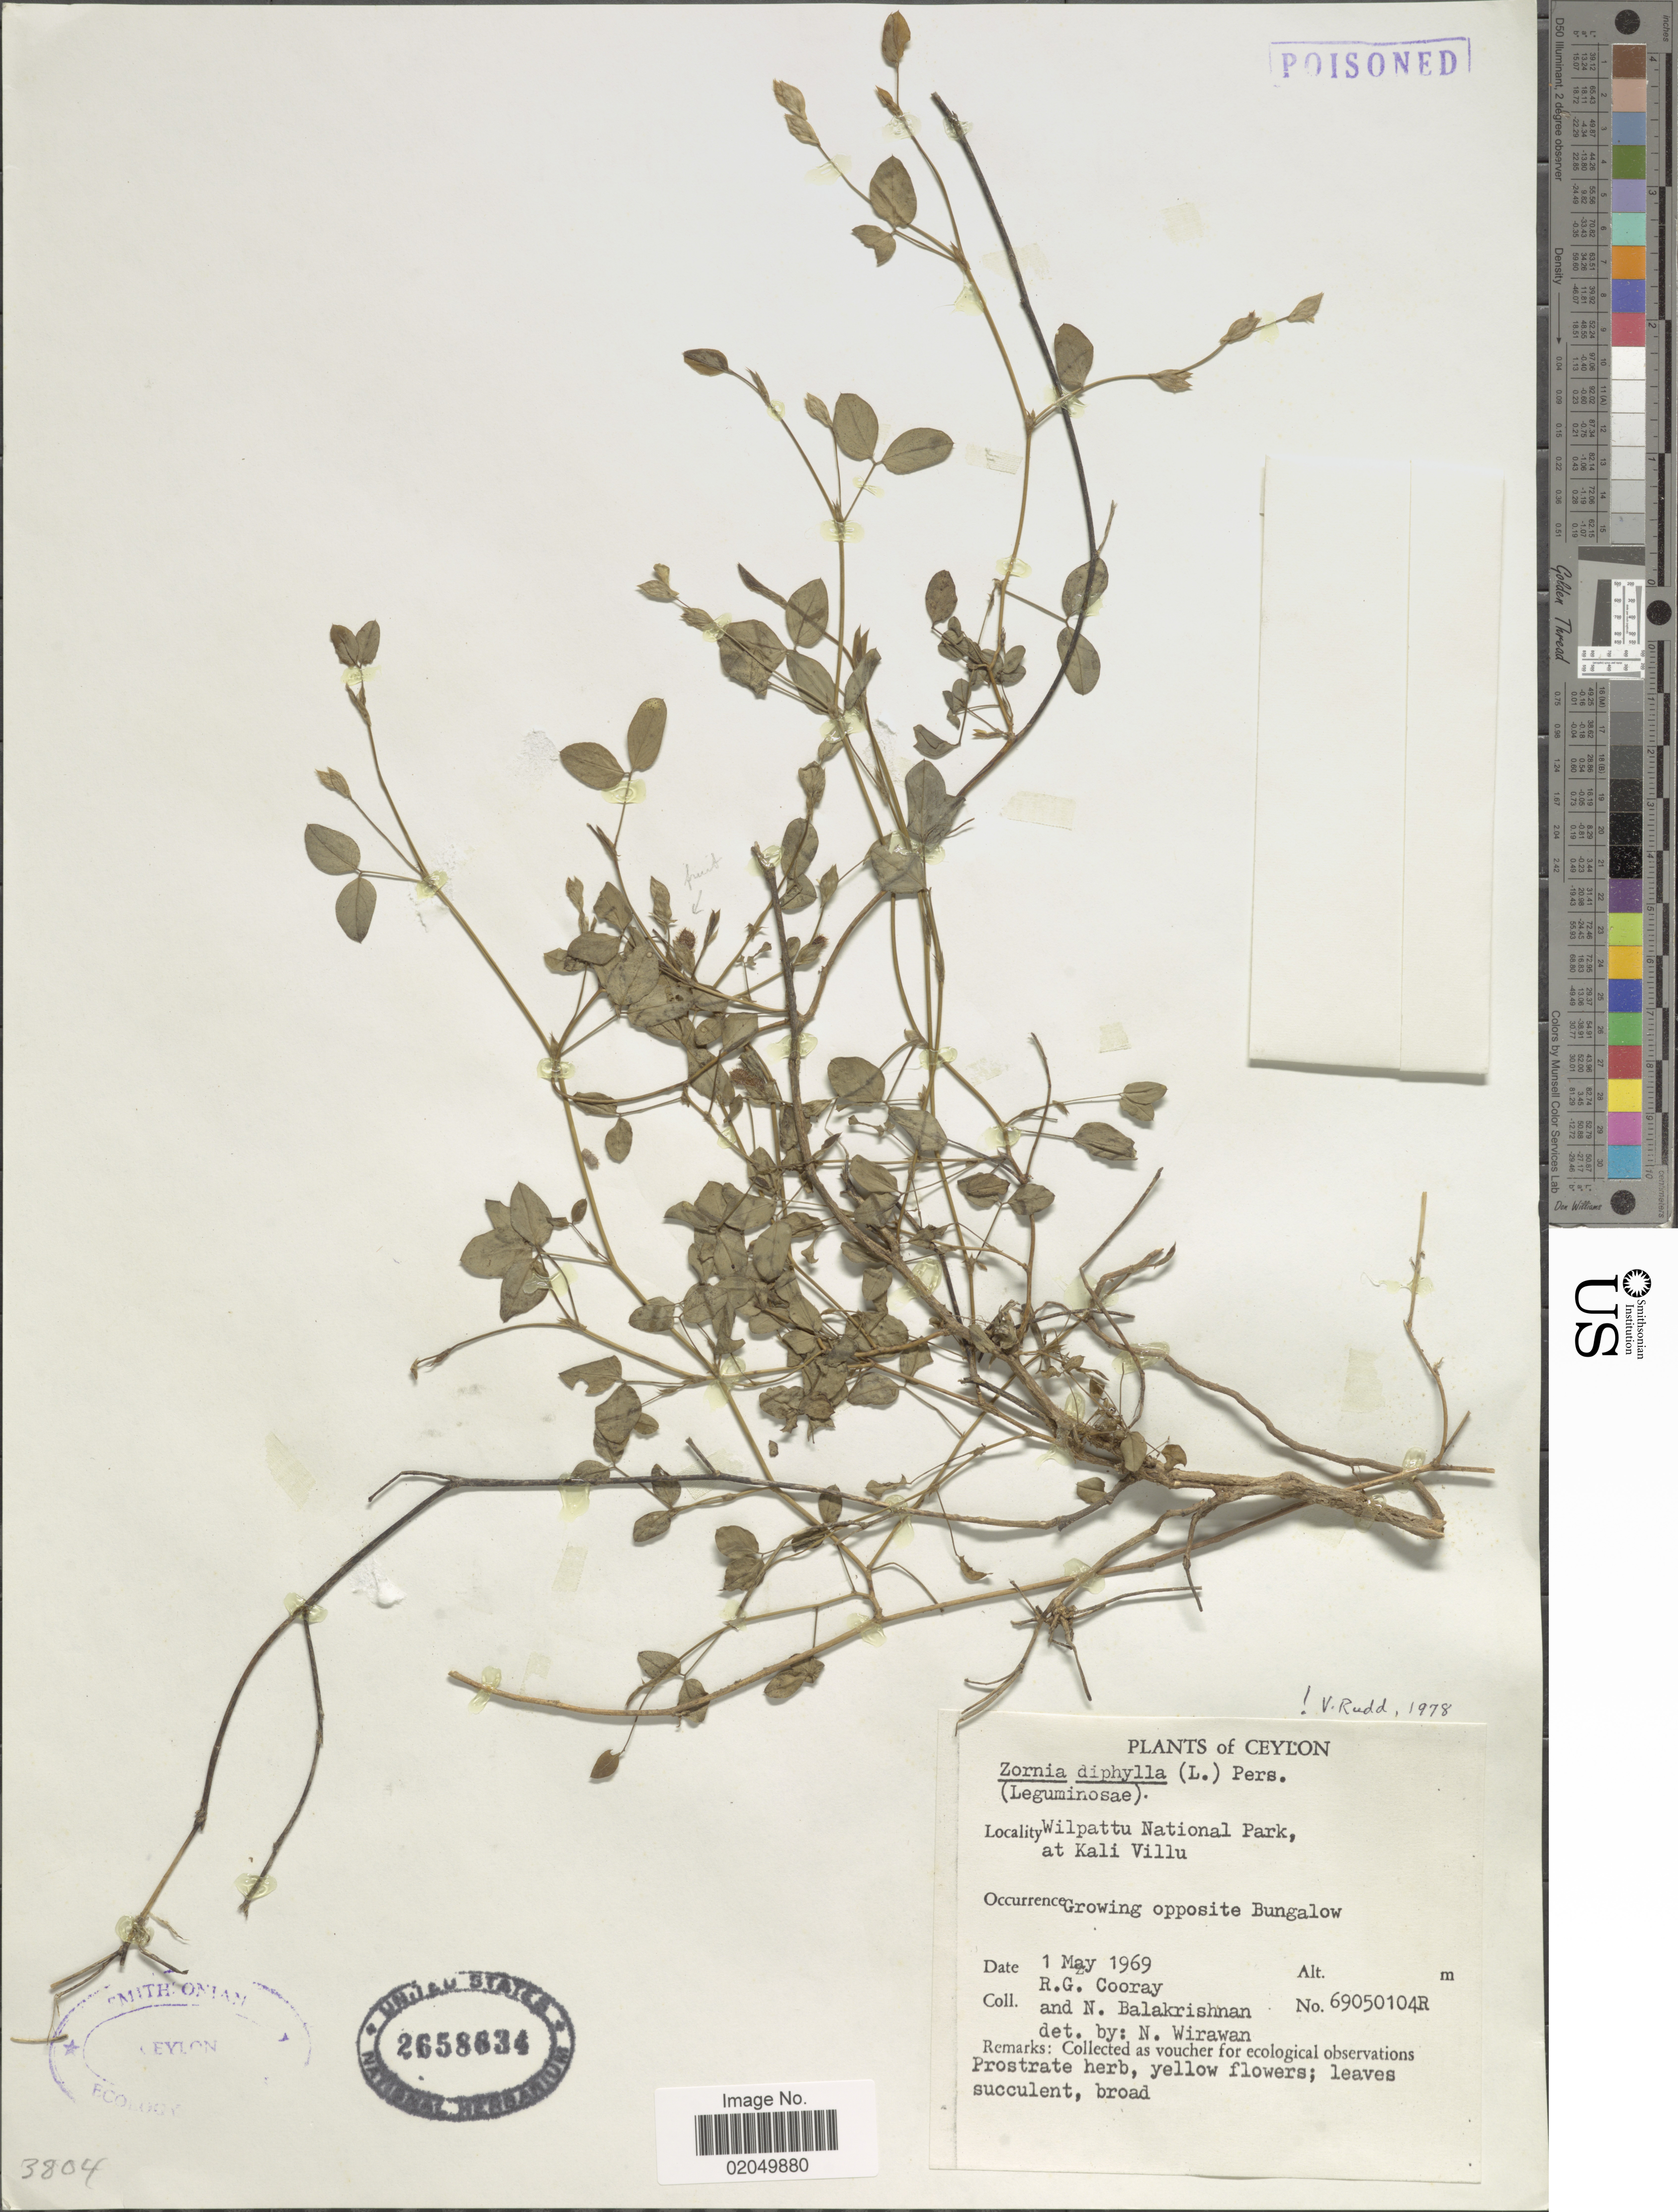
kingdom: Plantae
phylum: Tracheophyta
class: Magnoliopsida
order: Fabales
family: Fabaceae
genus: Zornia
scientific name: Zornia diphylla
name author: (L.) Pers.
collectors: R. Cooray & N. Balakrishnan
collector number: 69050104R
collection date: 1969-05-01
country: Sri Lanka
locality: Ceylon, Wilpattu National Park, Kali Villu, opposite Bungalow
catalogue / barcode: US 2658634